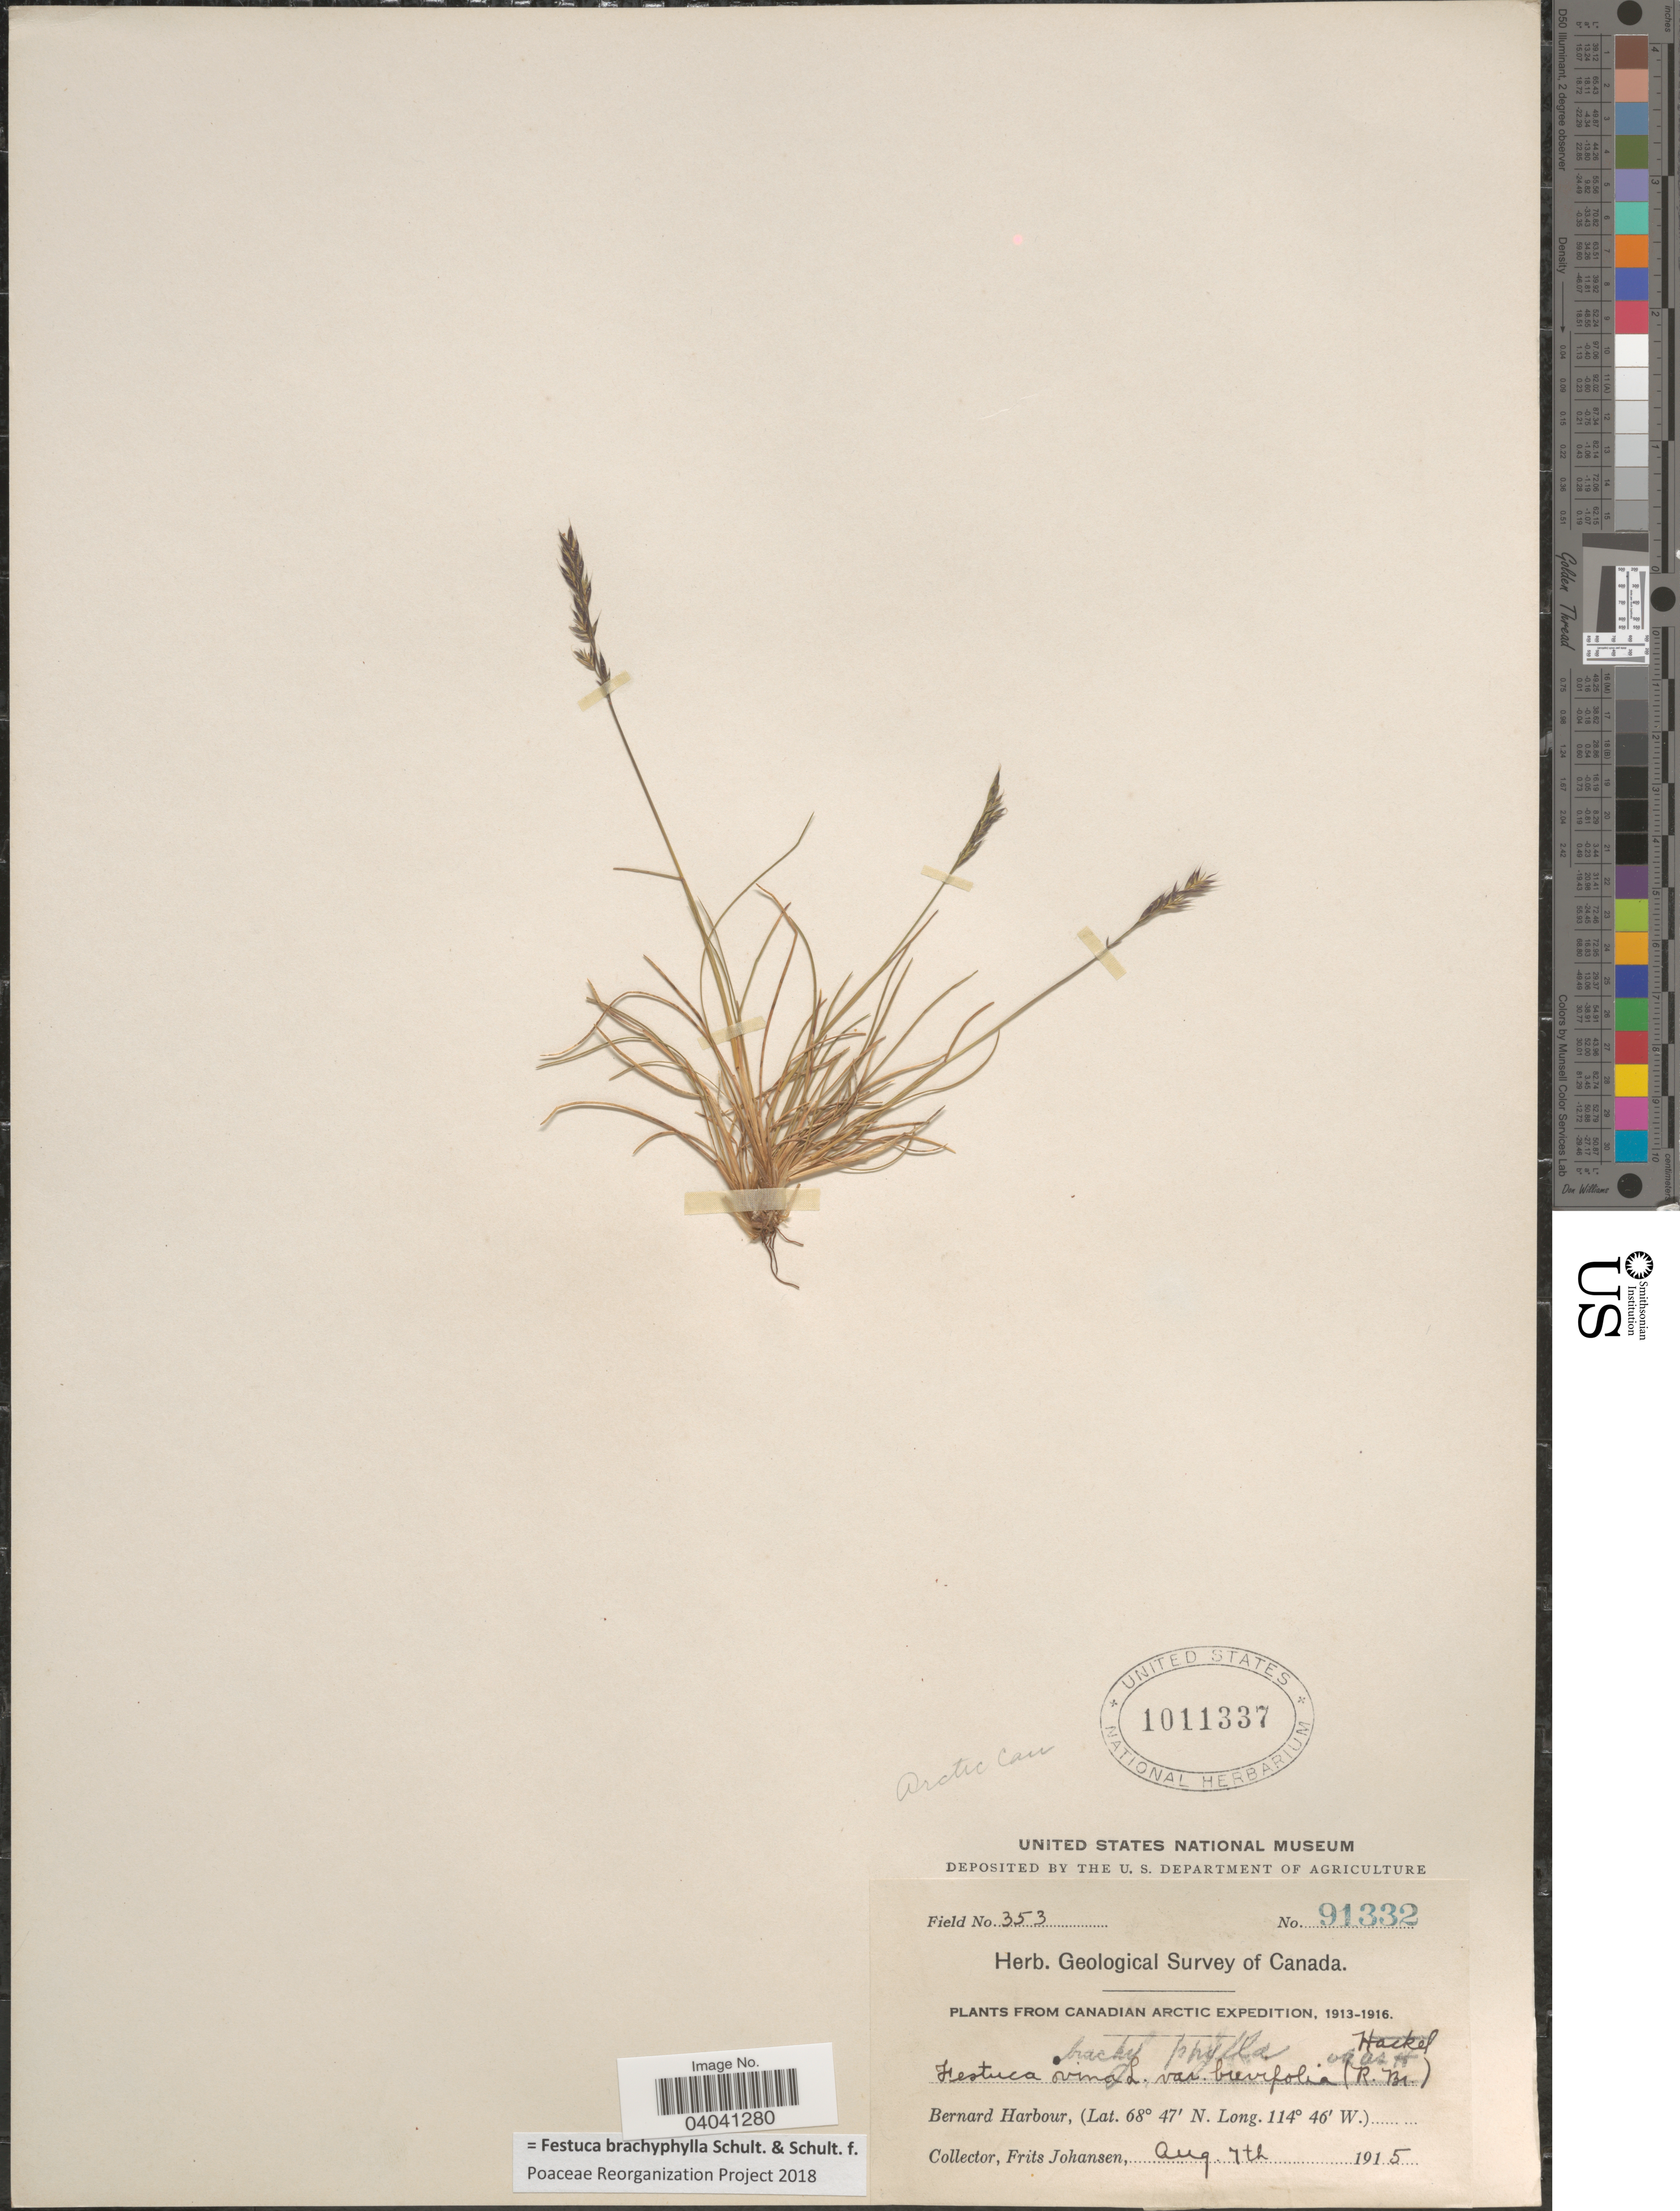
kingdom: Plantae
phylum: Tracheophyta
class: Liliopsida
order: Poales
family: Poaceae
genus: Festuca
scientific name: Festuca brachyphylla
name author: Schult. & Schult. f.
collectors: F. Johansen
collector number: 353/91332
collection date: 1915-08-07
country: Canada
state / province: Nunavut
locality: Bernard Harbour.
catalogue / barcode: US 1011337